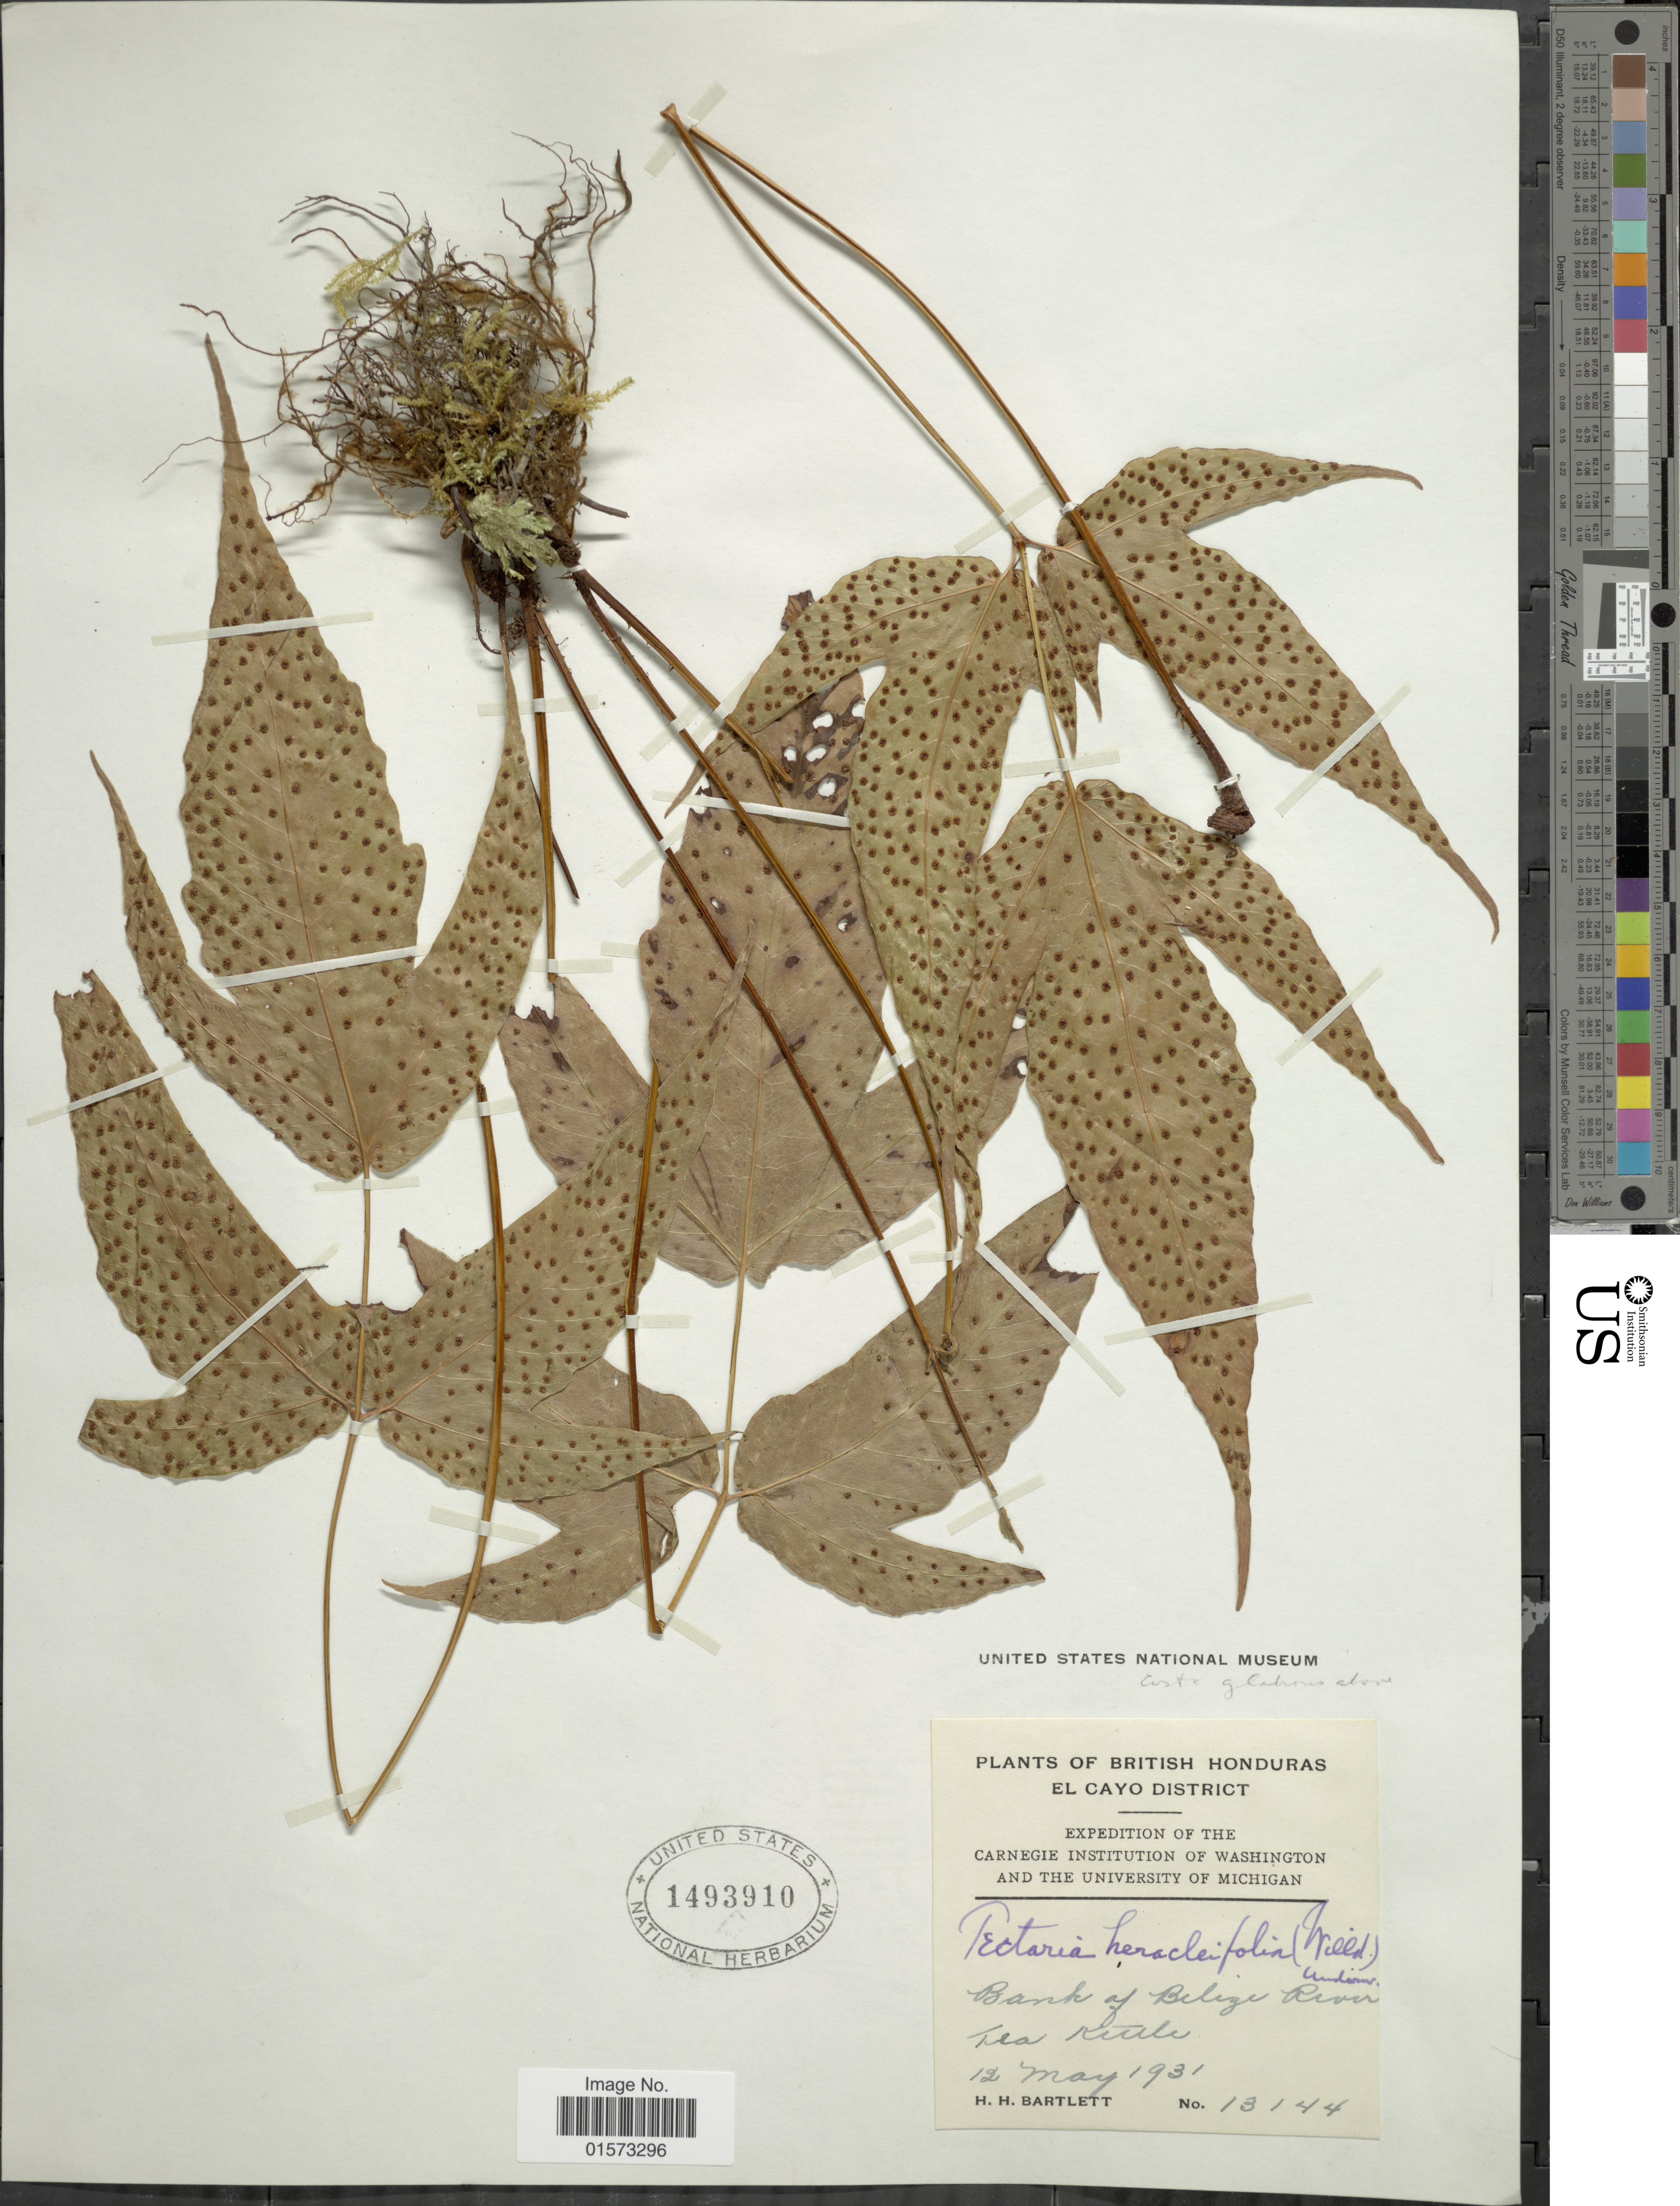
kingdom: Plantae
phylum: Tracheophyta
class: Polypodiopsida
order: Polypodiales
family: Tectariaceae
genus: Tectaria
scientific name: Tectaria heracleifolia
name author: (Willd.) Underw.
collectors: H. H. Bartlett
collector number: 13144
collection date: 1931-05-12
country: Belize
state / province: Cayo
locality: British Honduras. El Cayo District. Bank of Belize River. Tea Kettle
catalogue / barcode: US 1493910